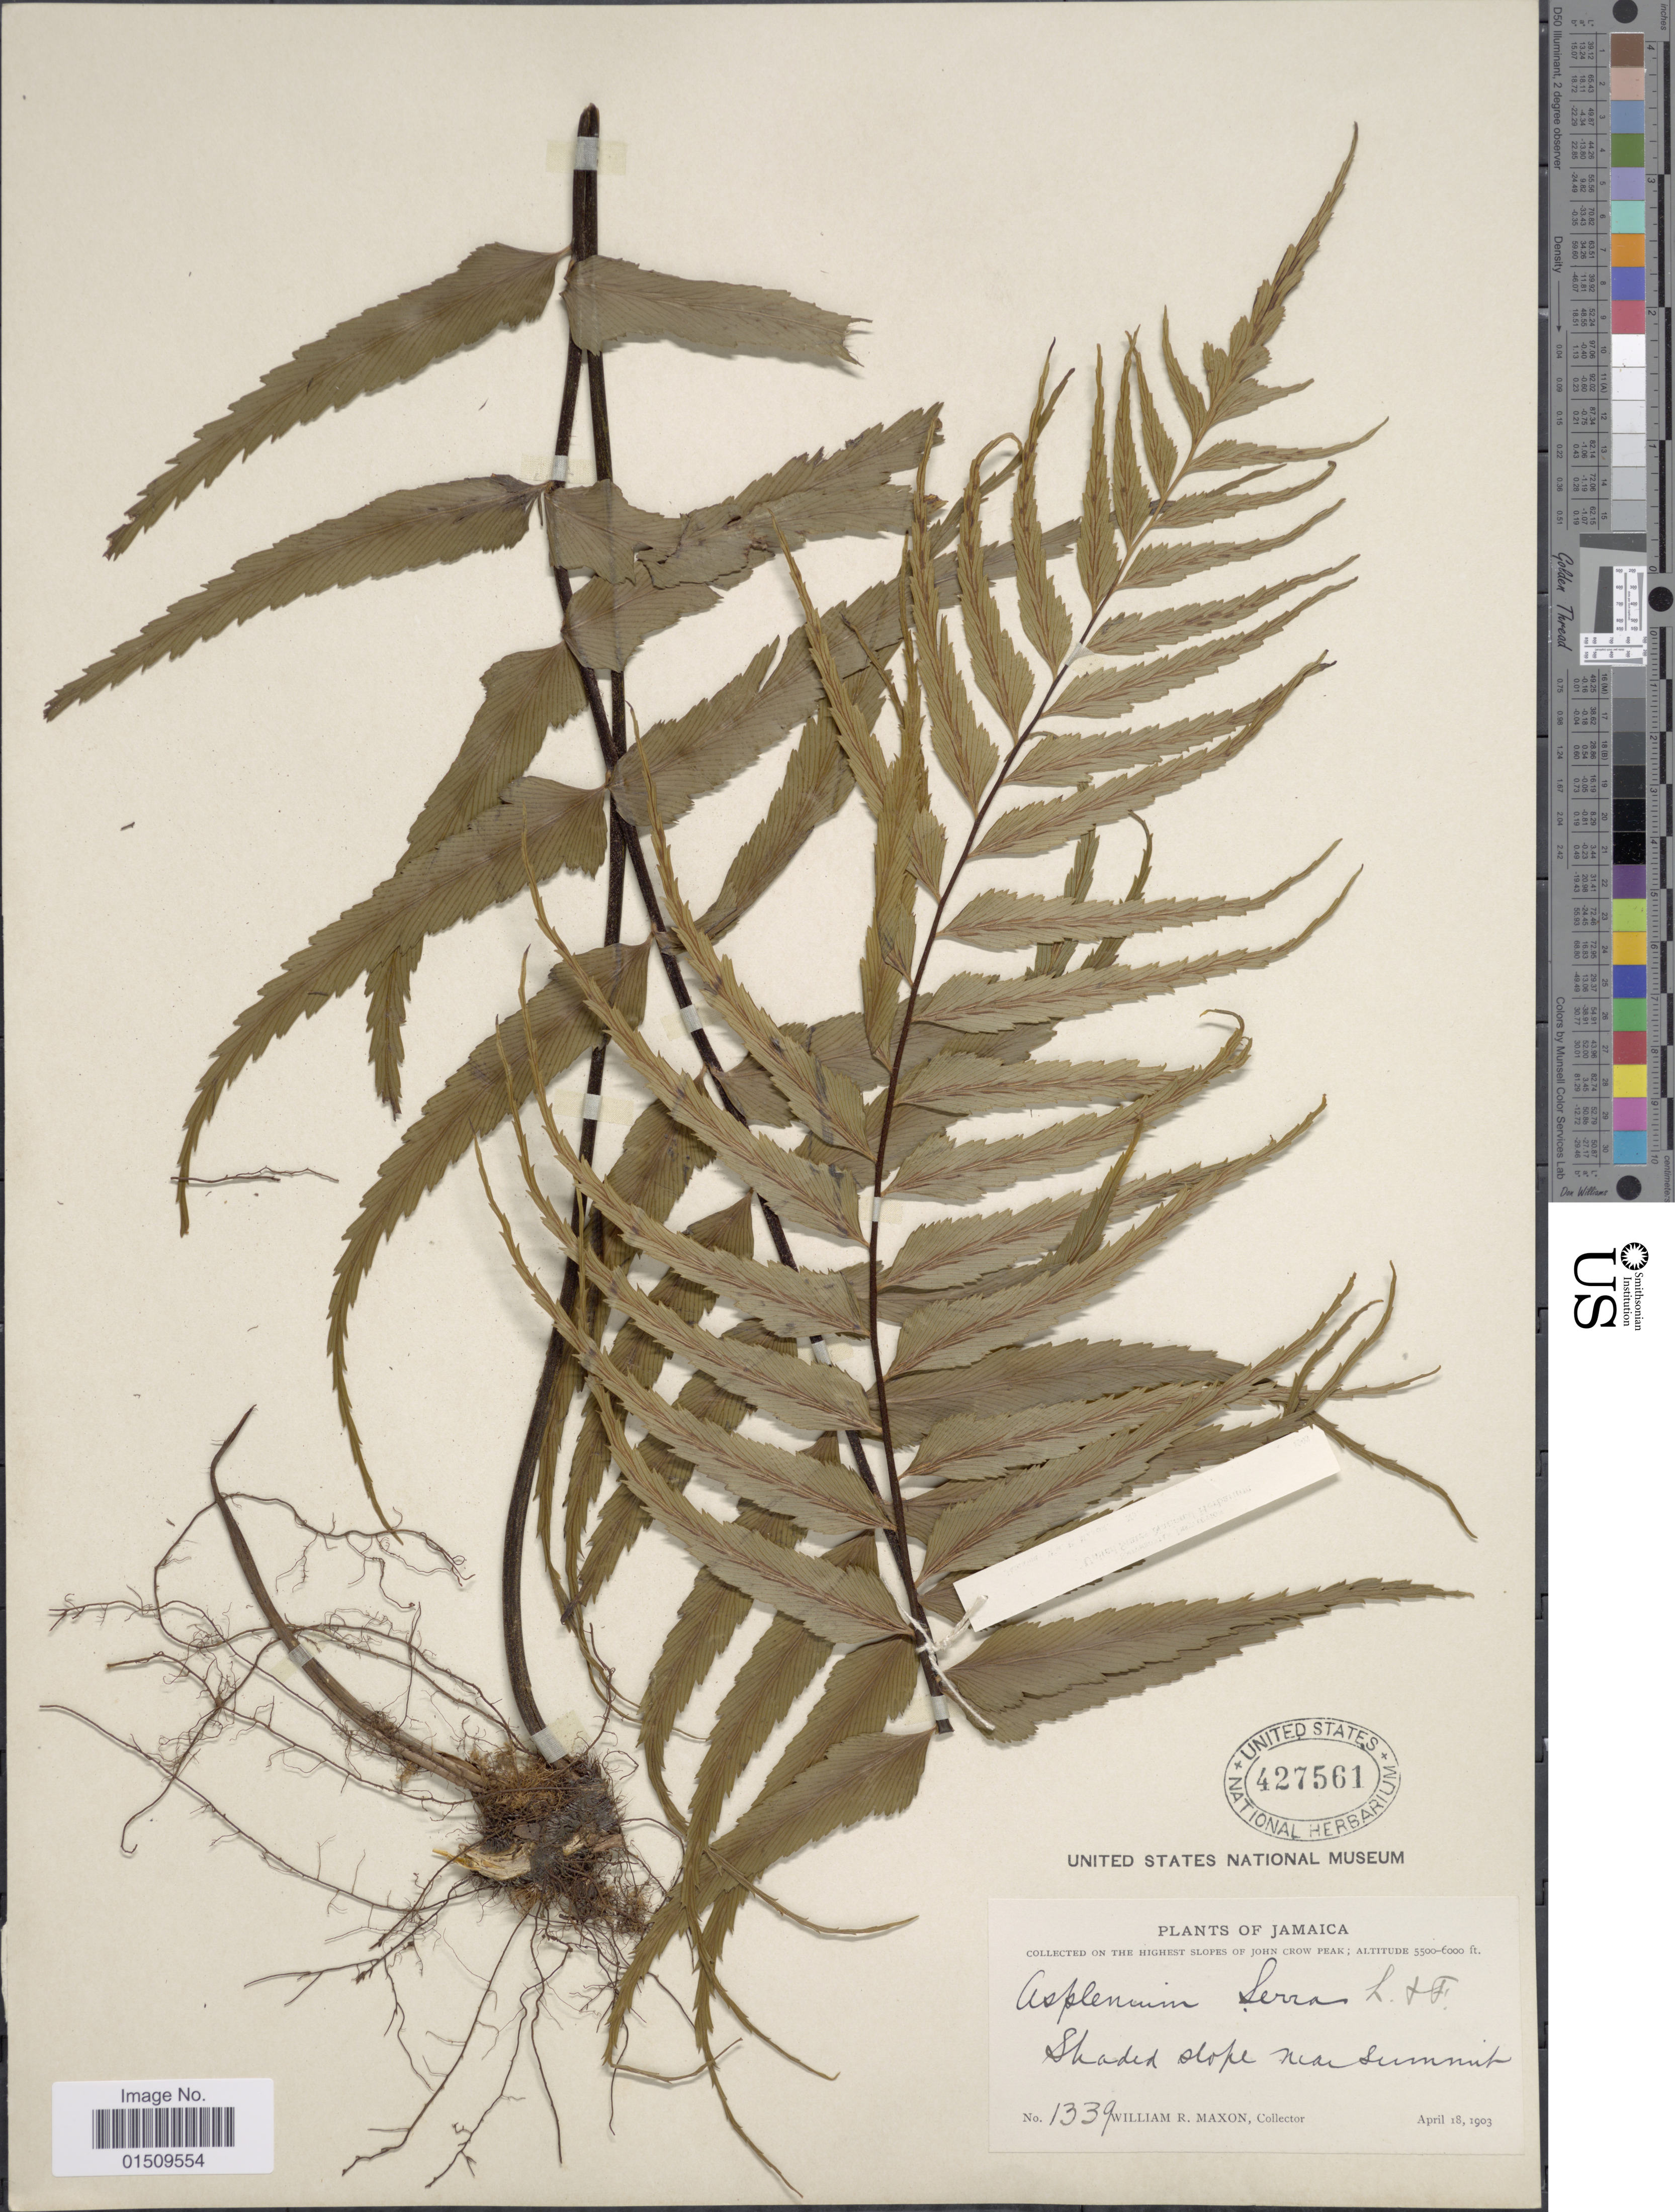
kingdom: Plantae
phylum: Tracheophyta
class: Polypodiopsida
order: Polypodiales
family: Aspleniaceae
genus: Asplenium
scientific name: Asplenium serra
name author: Langsd. & Fisch.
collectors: W. R. Maxon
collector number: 1339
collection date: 1903-04-18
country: Jamaica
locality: Jamaica, on the highest slope of John Crow Peak.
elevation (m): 1676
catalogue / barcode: US 427561